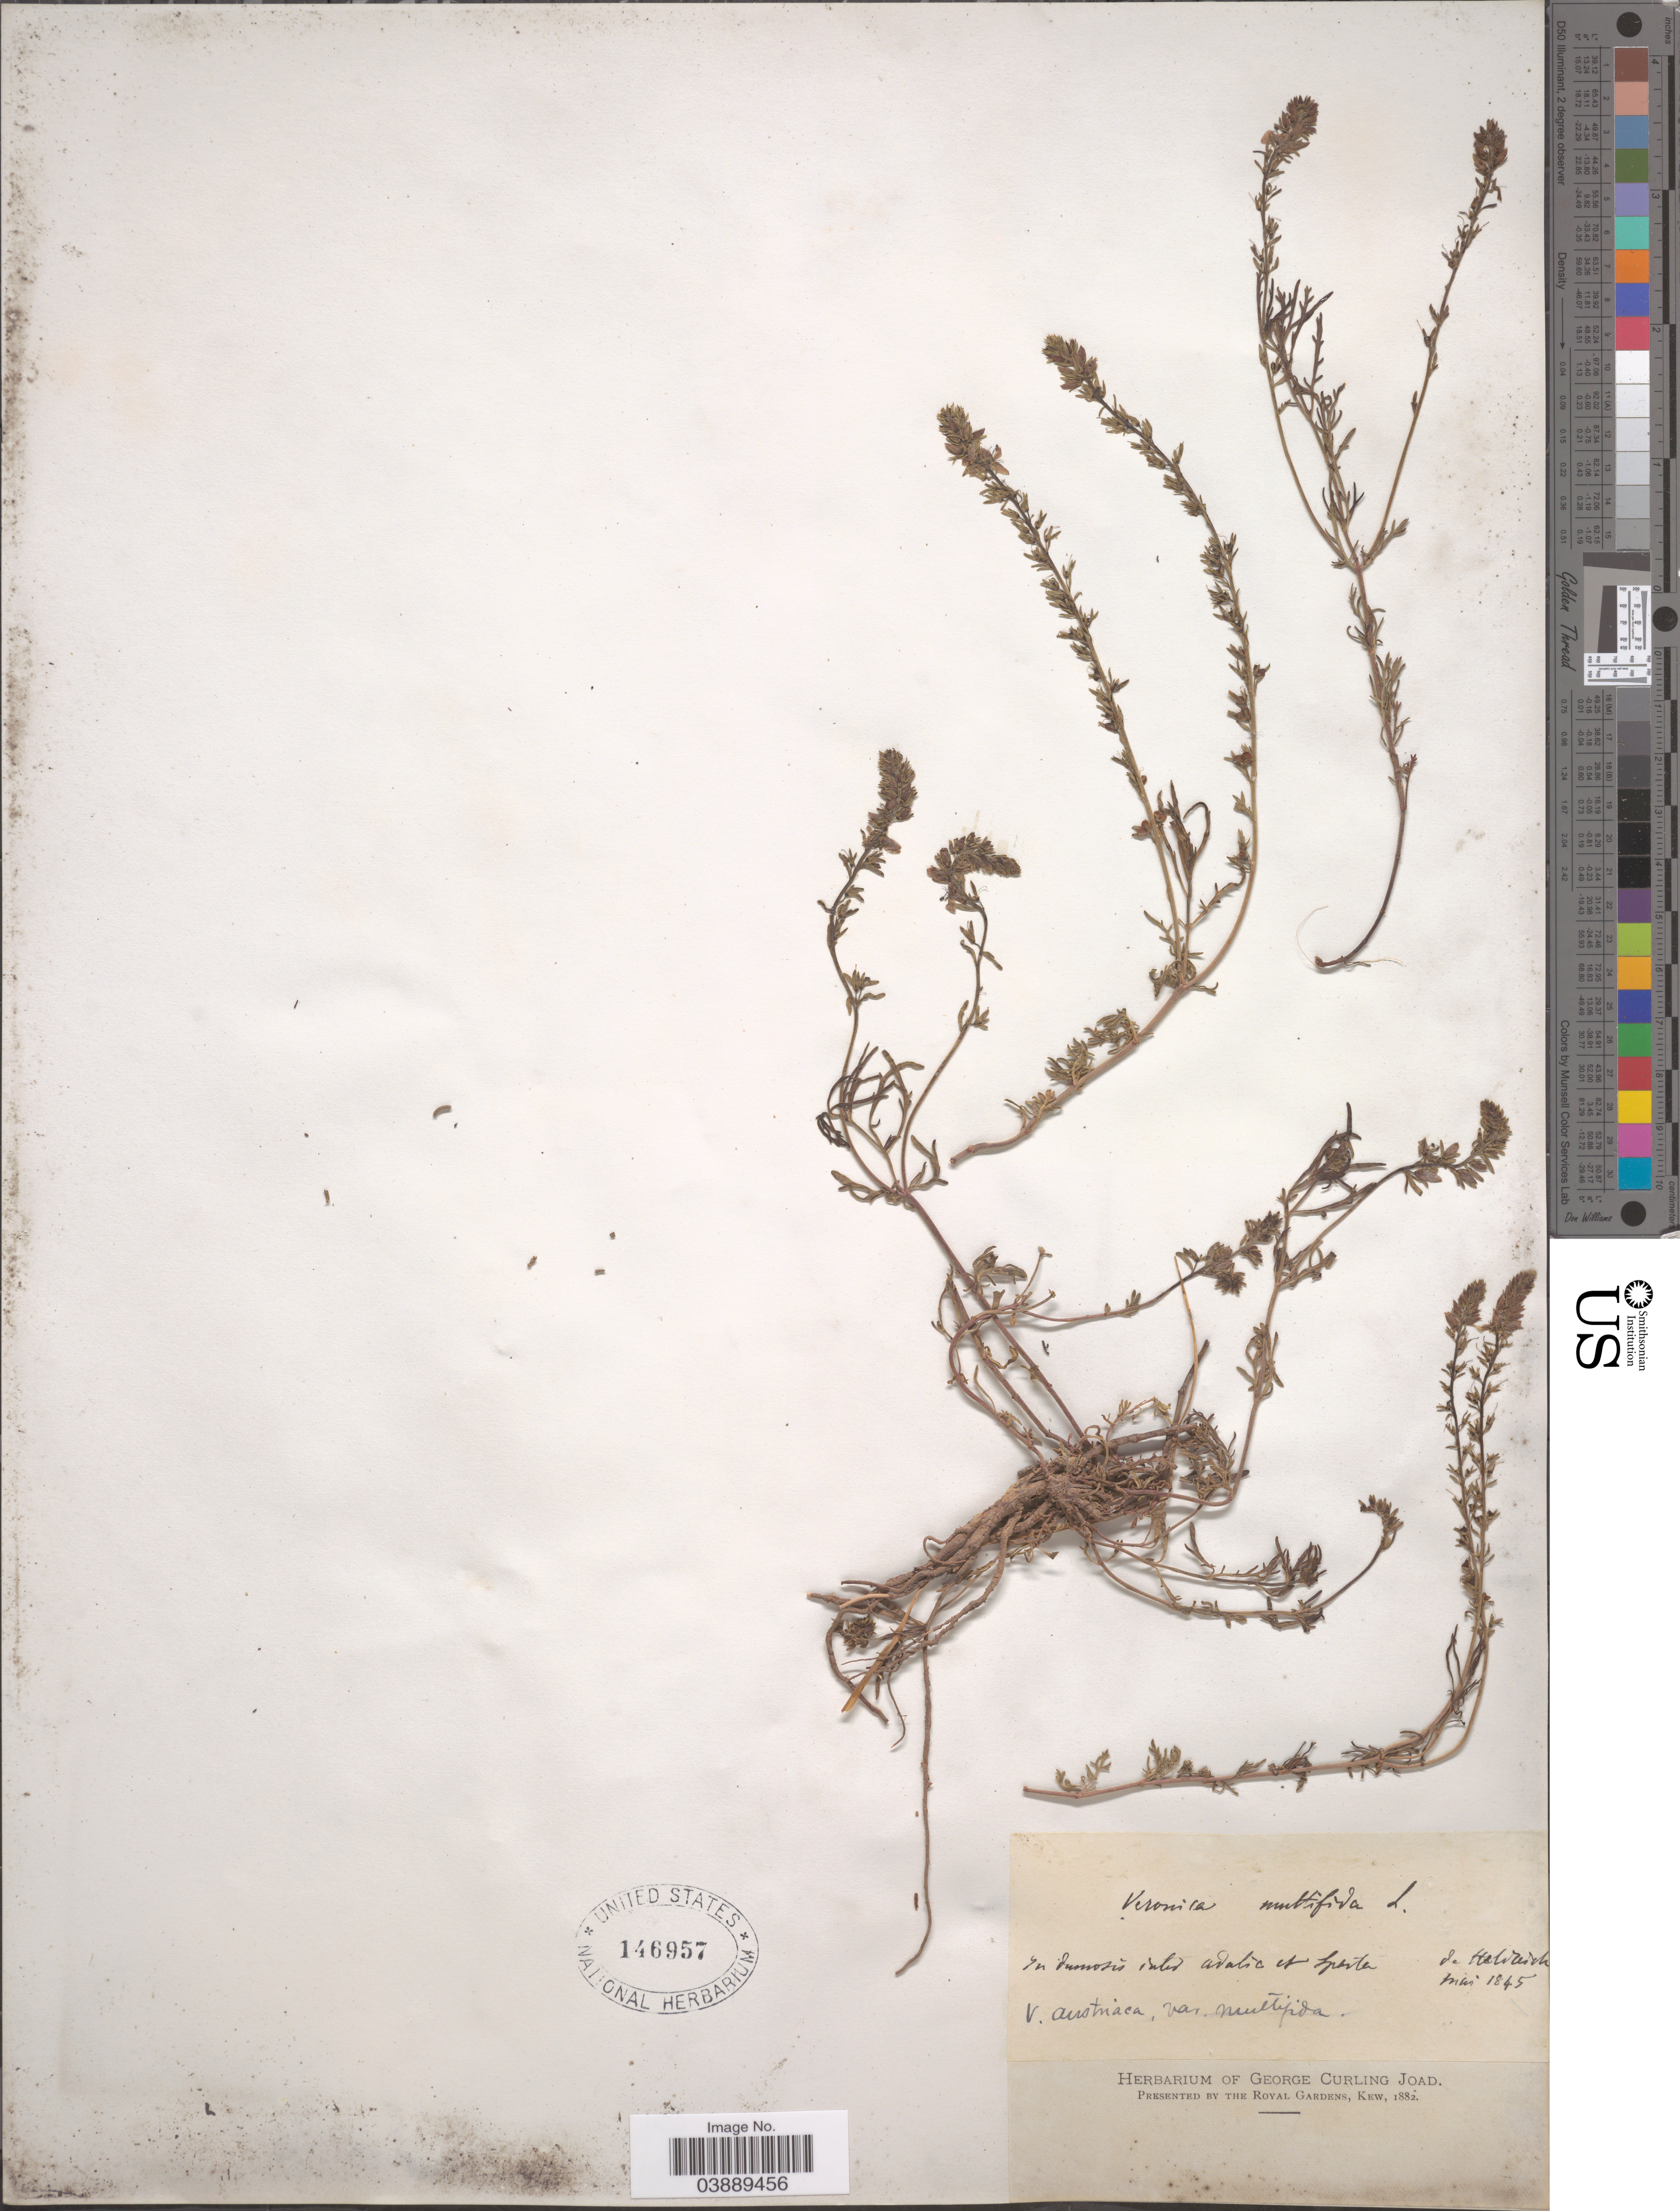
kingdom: Plantae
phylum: Tracheophyta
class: Magnoliopsida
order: Lamiales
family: Plantaginaceae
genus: Veronica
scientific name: Veronica multifida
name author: L.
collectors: -. De Heldreich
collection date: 1845-05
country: Greece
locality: In dumosis inter avalic et Sparta.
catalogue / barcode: US 146957